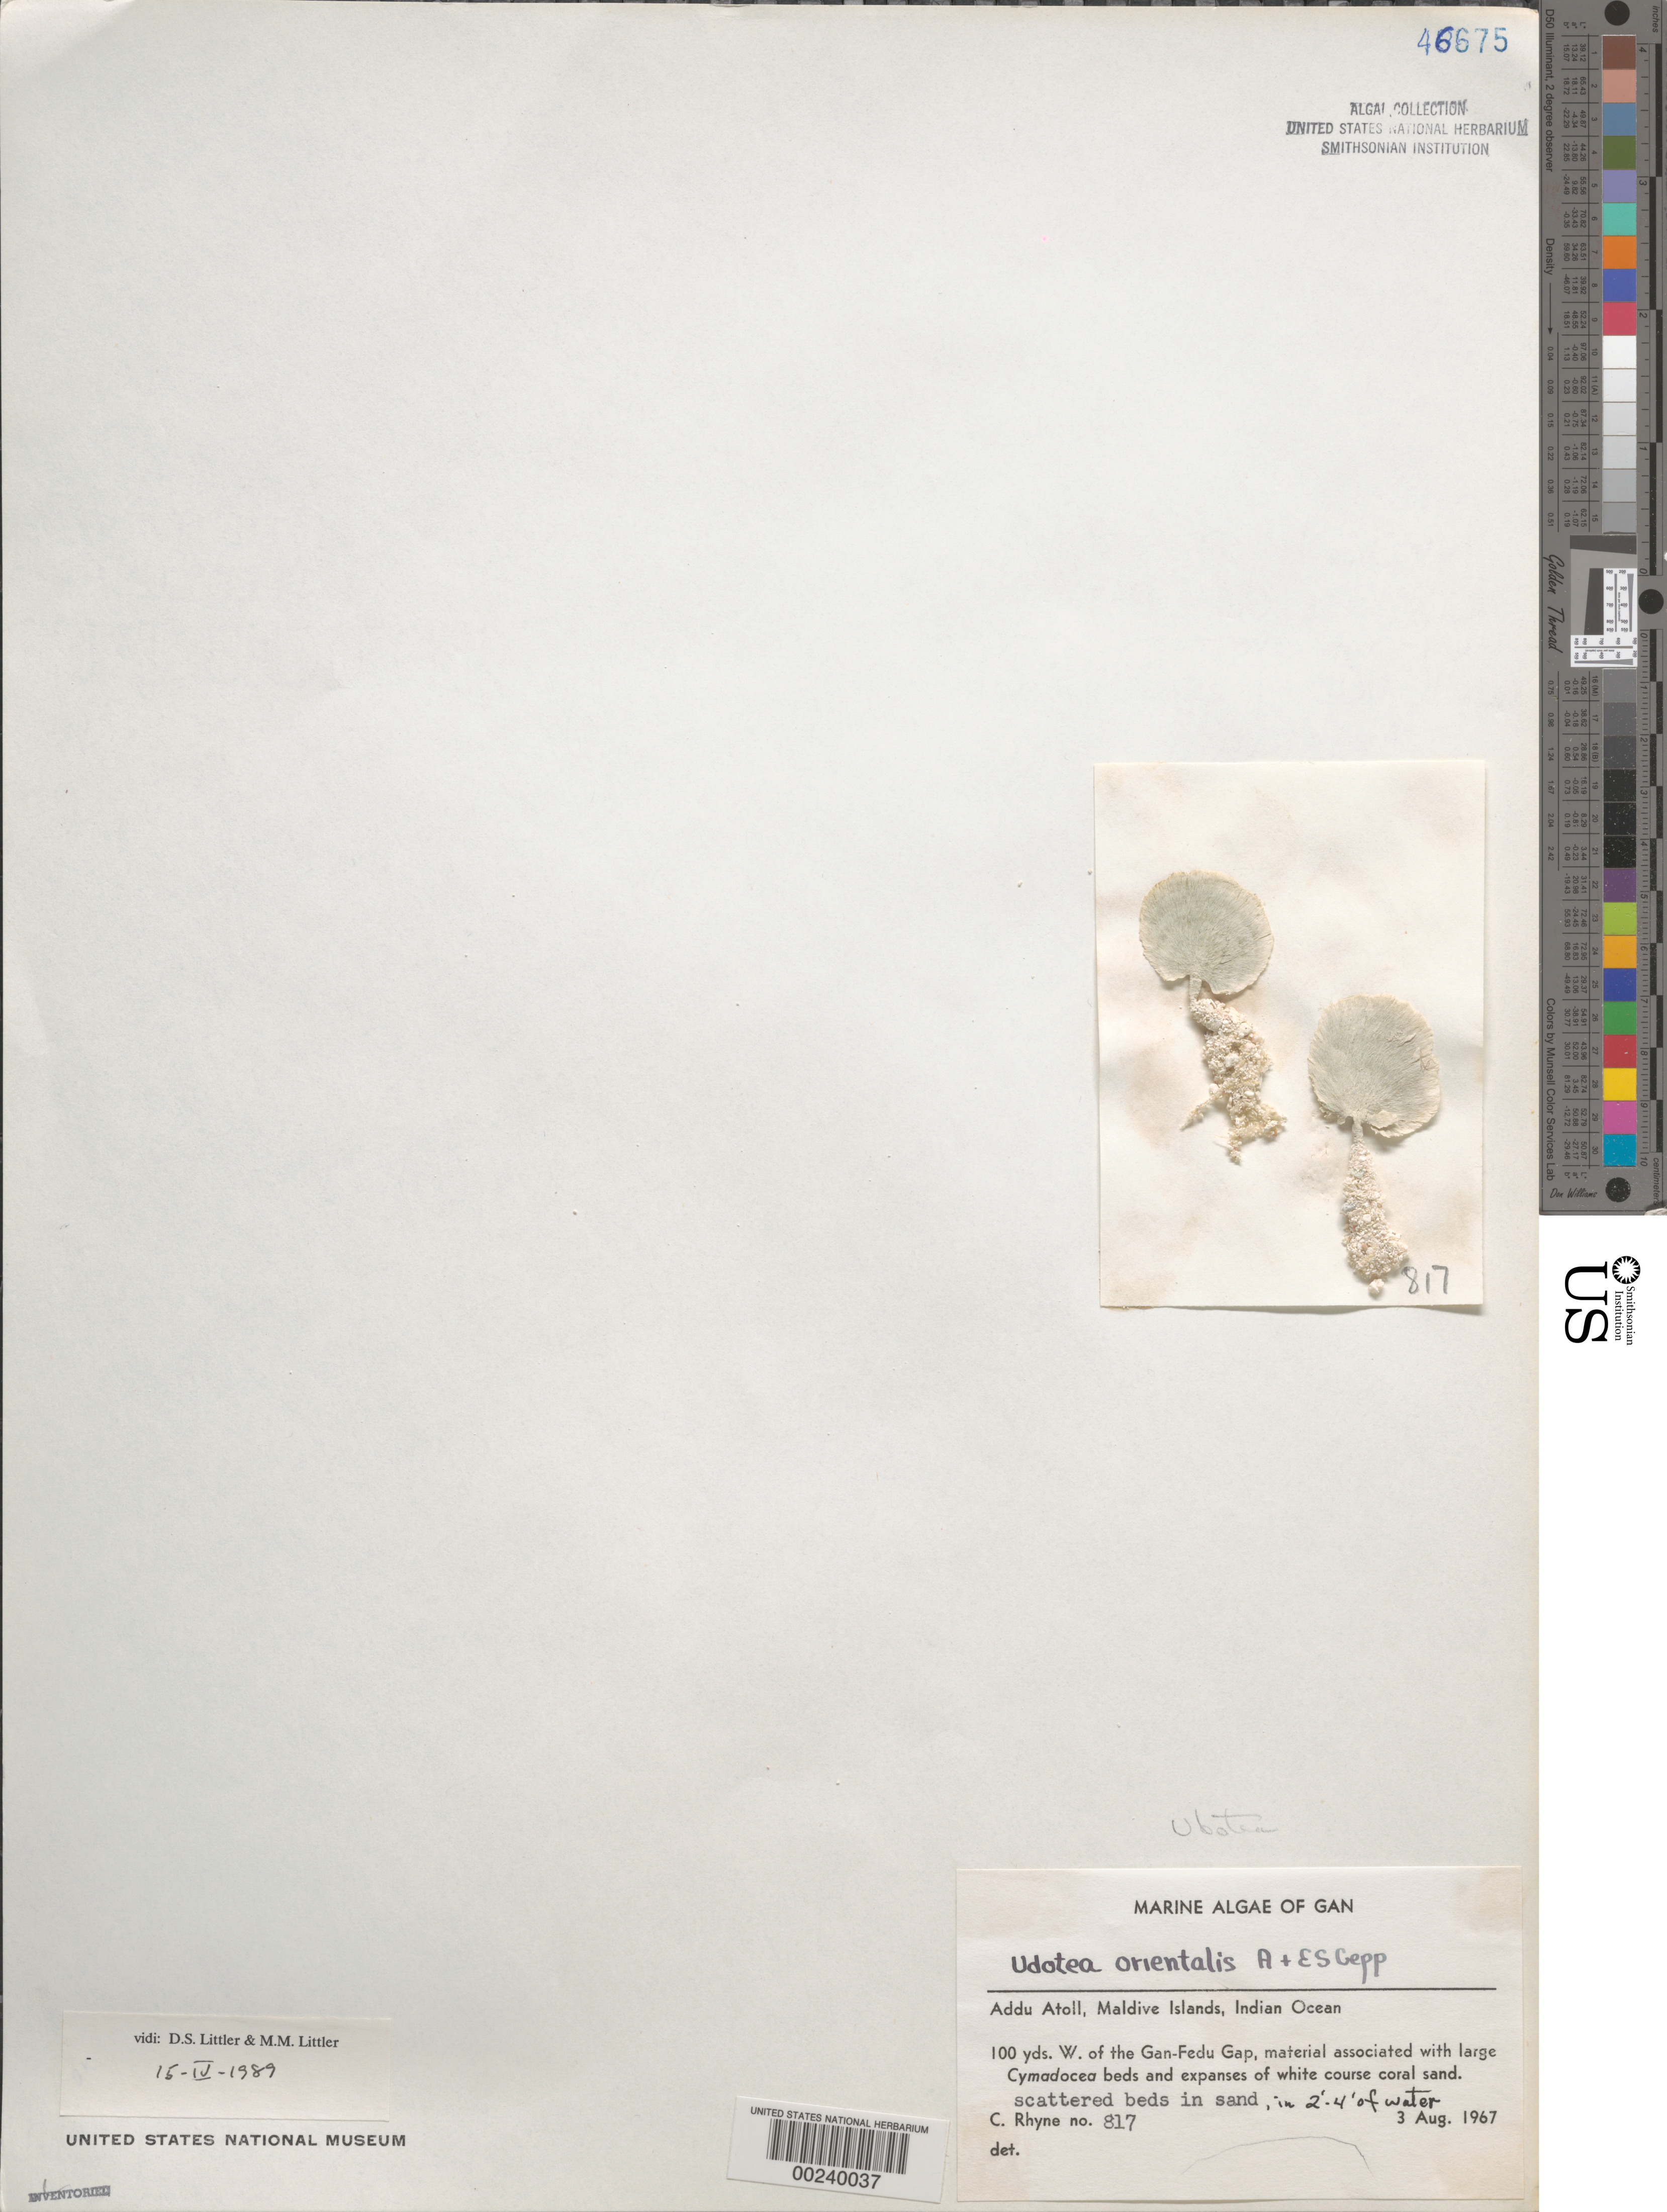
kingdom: Plantae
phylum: Chlorophyta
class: Ulvophyceae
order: Bryopsidales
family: Udoteaceae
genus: Udotea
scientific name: Udotea orientalis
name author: A. Gepp & E. Gepp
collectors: C. Rhyne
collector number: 817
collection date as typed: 03 Aug 1967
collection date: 1967-08-03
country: Maldive Islands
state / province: Seenu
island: Gan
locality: West of Gan-Fedu Gap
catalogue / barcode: US 46675